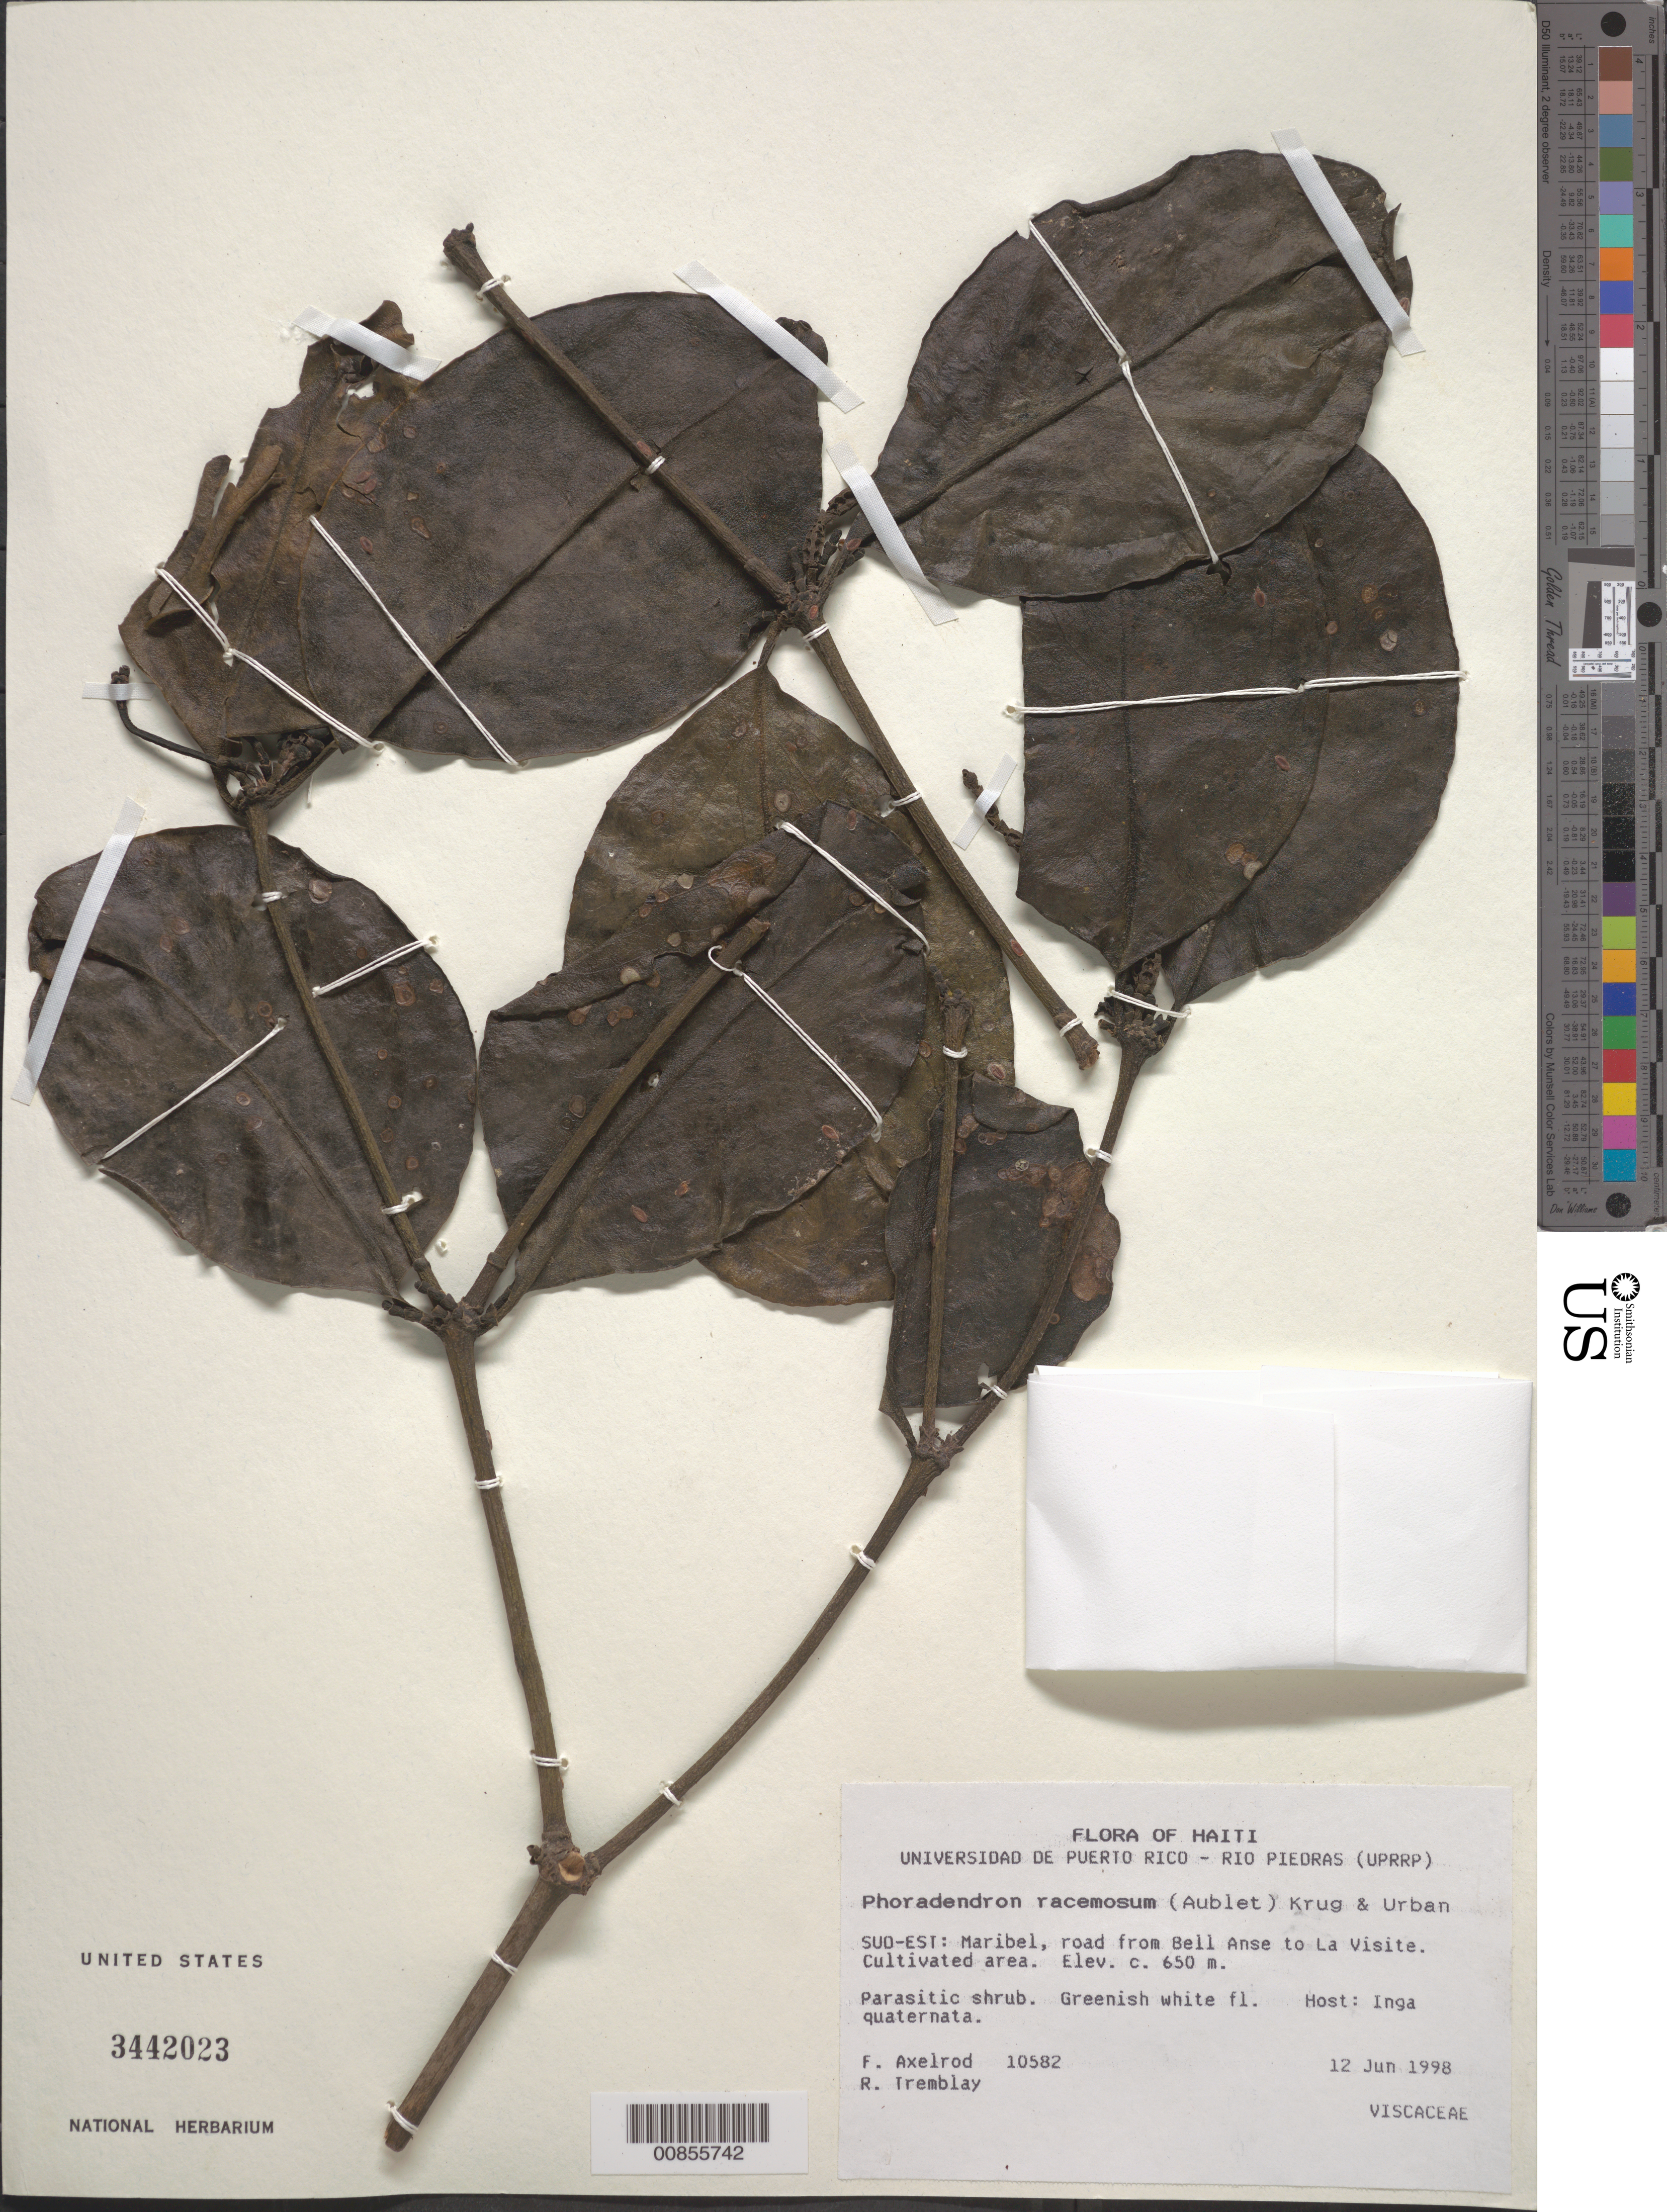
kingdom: Plantae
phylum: Tracheophyta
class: Magnoliopsida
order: Santalales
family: Viscaceae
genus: Phoradendron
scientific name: Phoradendron racemosum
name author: (Aubl.) Krug & Urb.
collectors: F. S. Axelrod & R. L. Tremblay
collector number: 10582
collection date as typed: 12 Jun 1998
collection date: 1998-06-12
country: Haiti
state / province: Sud-Est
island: Hispaniola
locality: Maribel, road from Ball Anse to La Visite.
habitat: Host: Inga quaternata. Cultivated area.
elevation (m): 650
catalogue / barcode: US 3442023